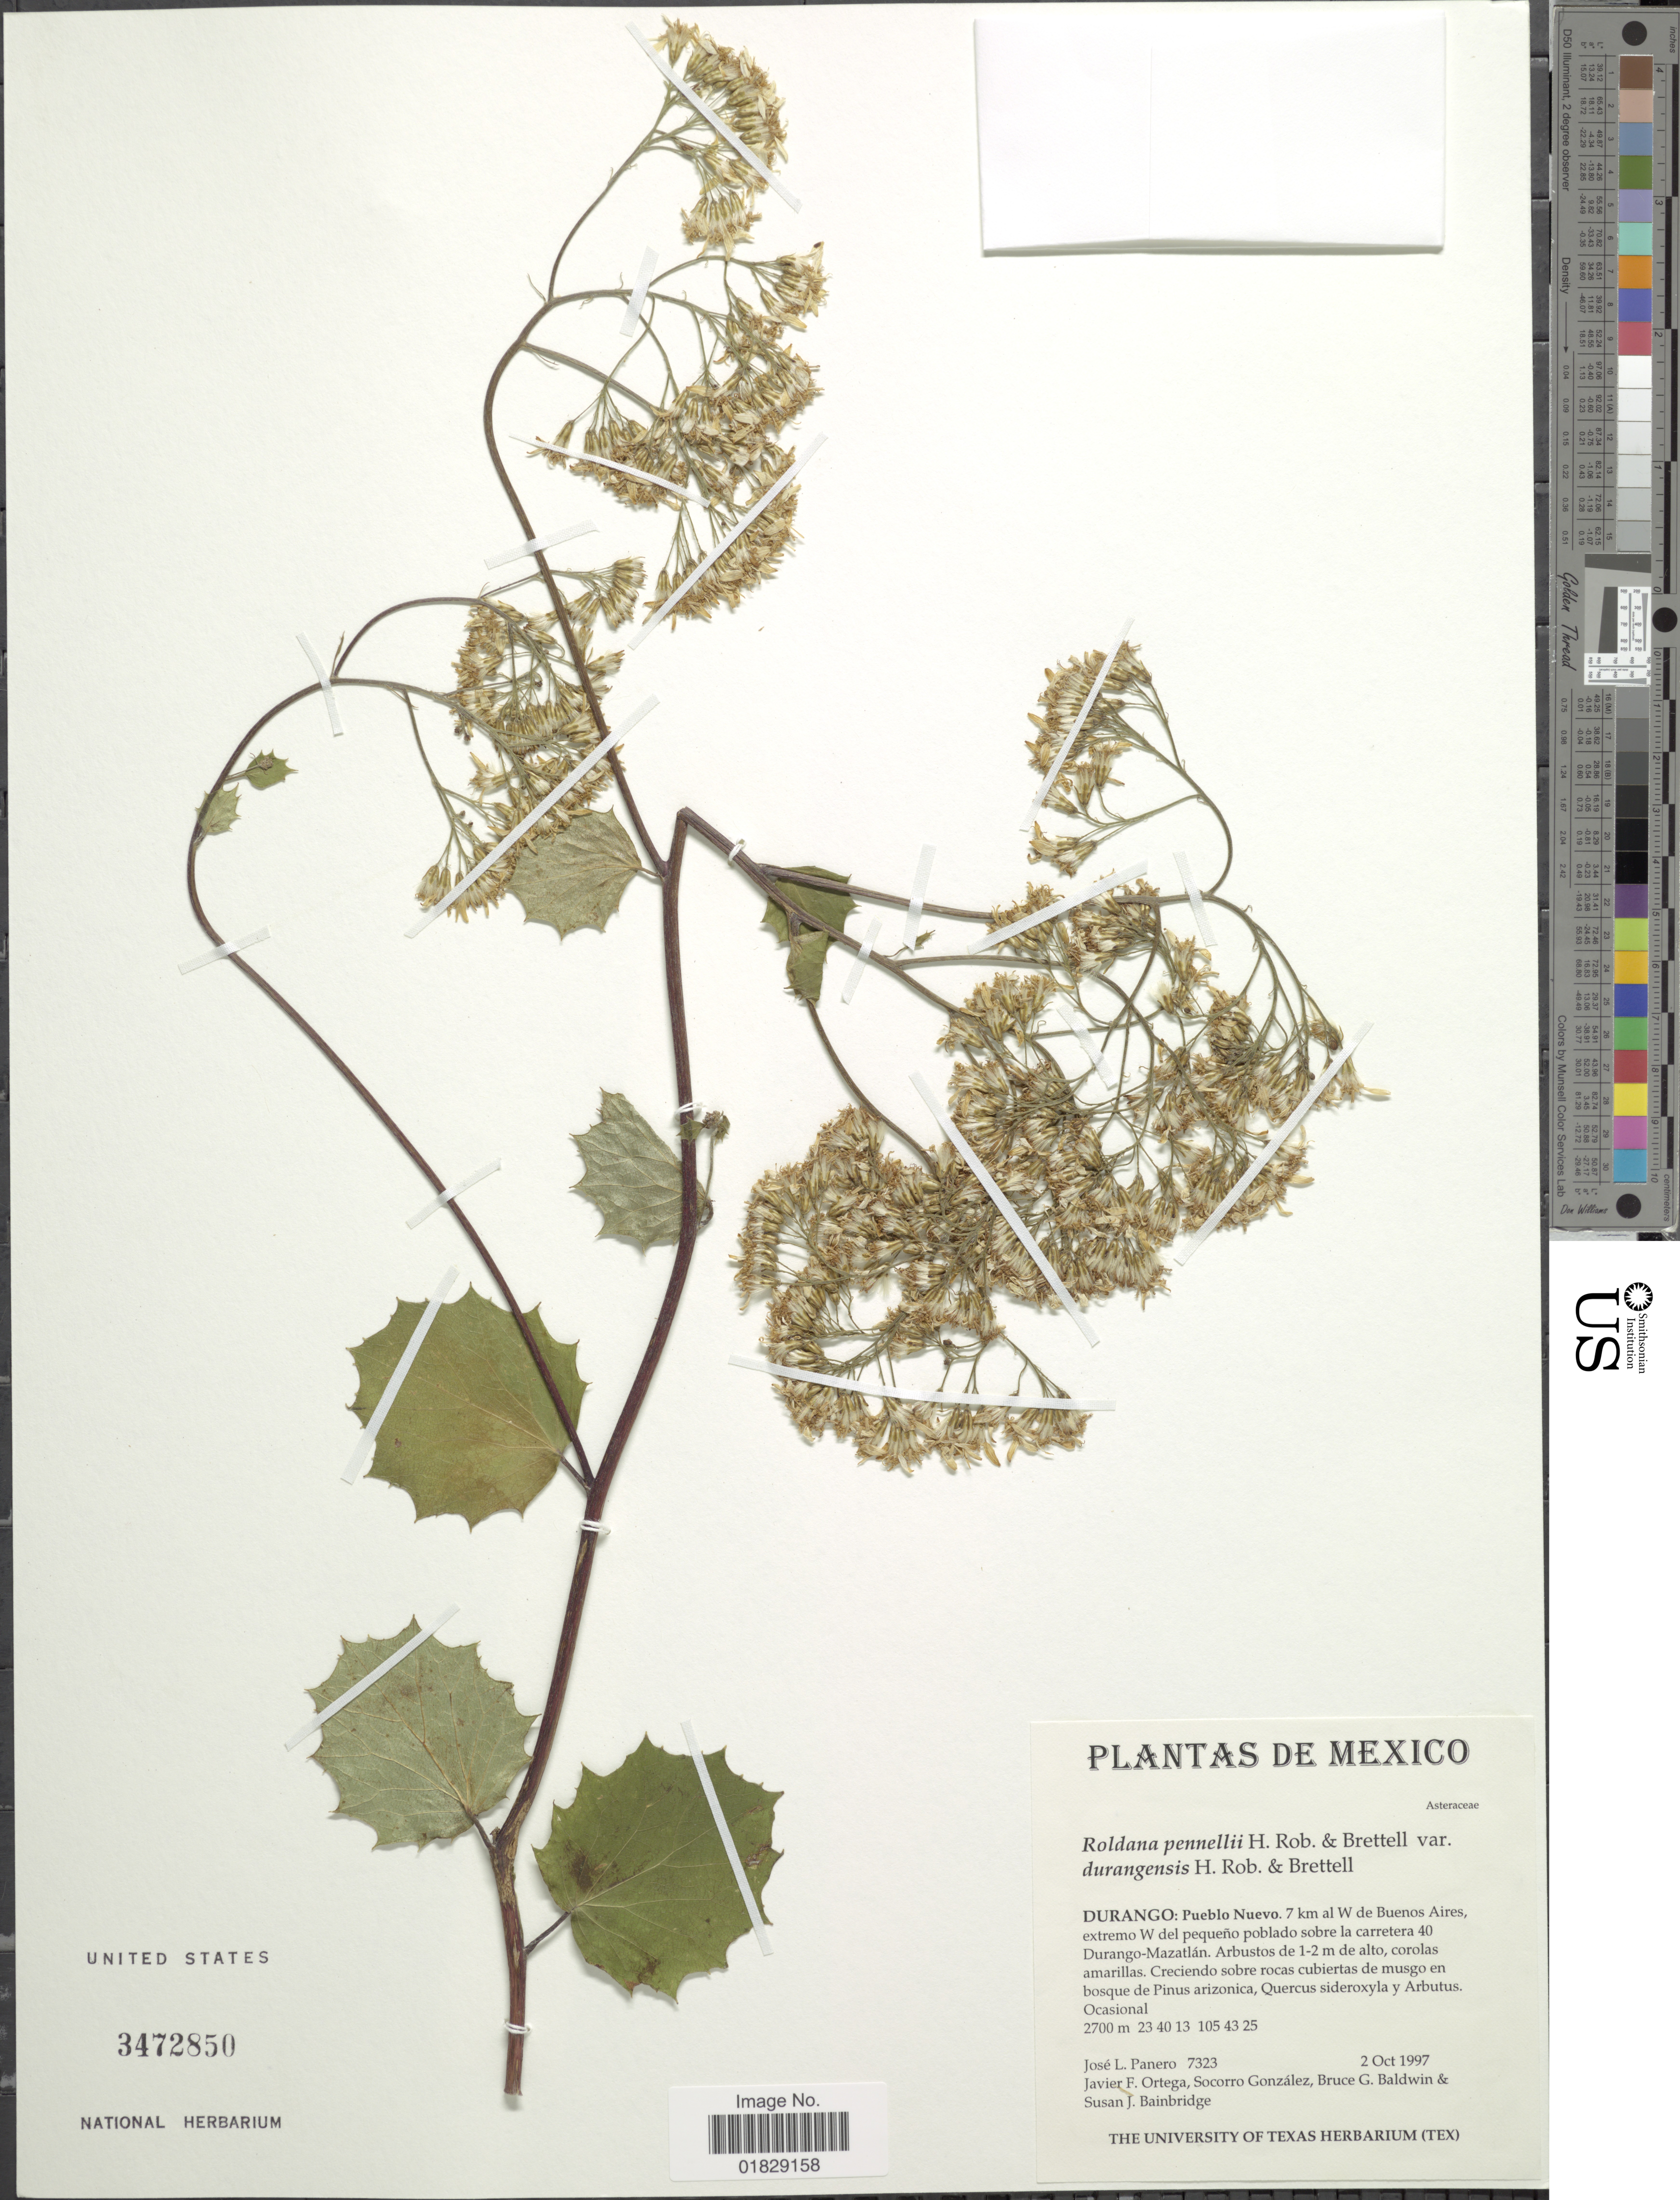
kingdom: Plantae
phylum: Tracheophyta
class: Magnoliopsida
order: Asterales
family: Asteraceae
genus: Roldana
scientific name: Roldana pennellii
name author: H. Rob. & Brettell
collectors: J. L. Panero, J. Ortega, S. González, B. Baldwin & S. Bainbridge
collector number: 7323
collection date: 1997-10-02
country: Mexico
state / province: Durango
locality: Durango: Pueblo Nuevo. 7 km al W de Buenos Aires, extremo W del pequeño poblado sobre la carretera 40 Durango-Mazatlán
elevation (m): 2700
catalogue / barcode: US 3472850